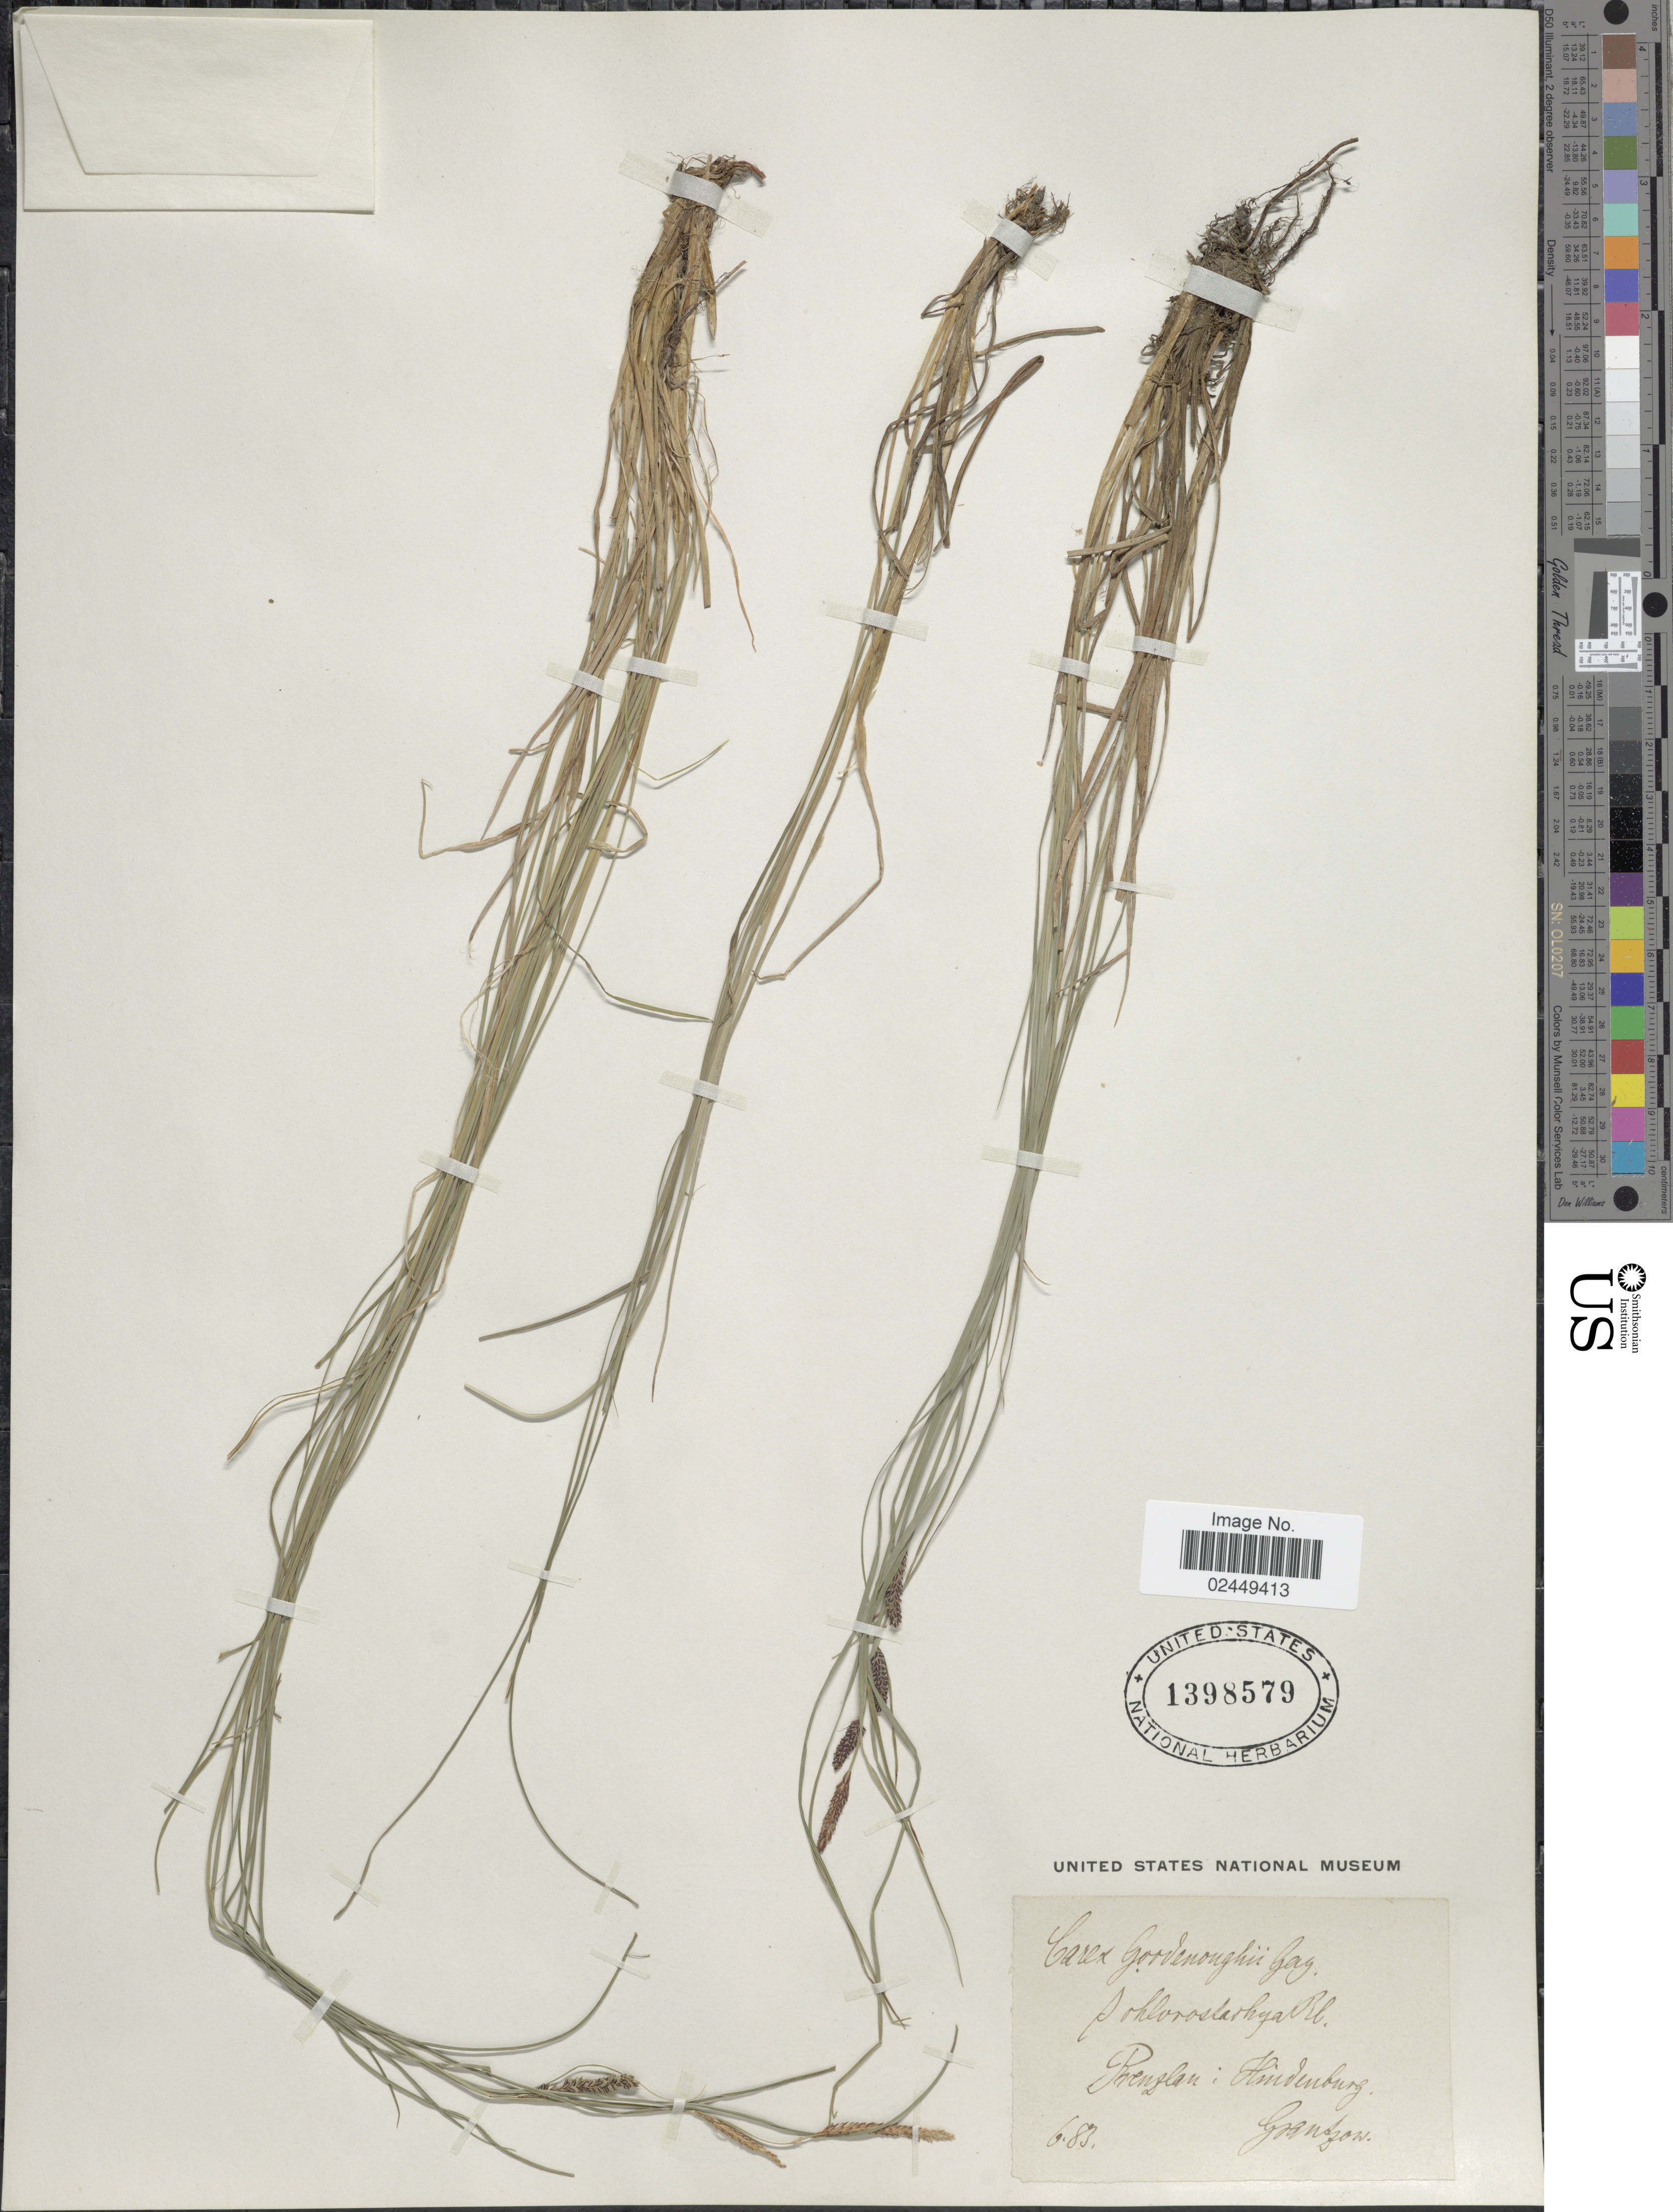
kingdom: Plantae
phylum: Tracheophyta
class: Liliopsida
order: Poales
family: Cyperaceae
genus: Carex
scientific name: Carex nigra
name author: (L.) Reichard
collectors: Grantzow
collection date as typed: Transcribed d/m/y: /6/83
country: Germany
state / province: Brandenburg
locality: Prenzlau: Hindenburg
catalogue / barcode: US 1398579